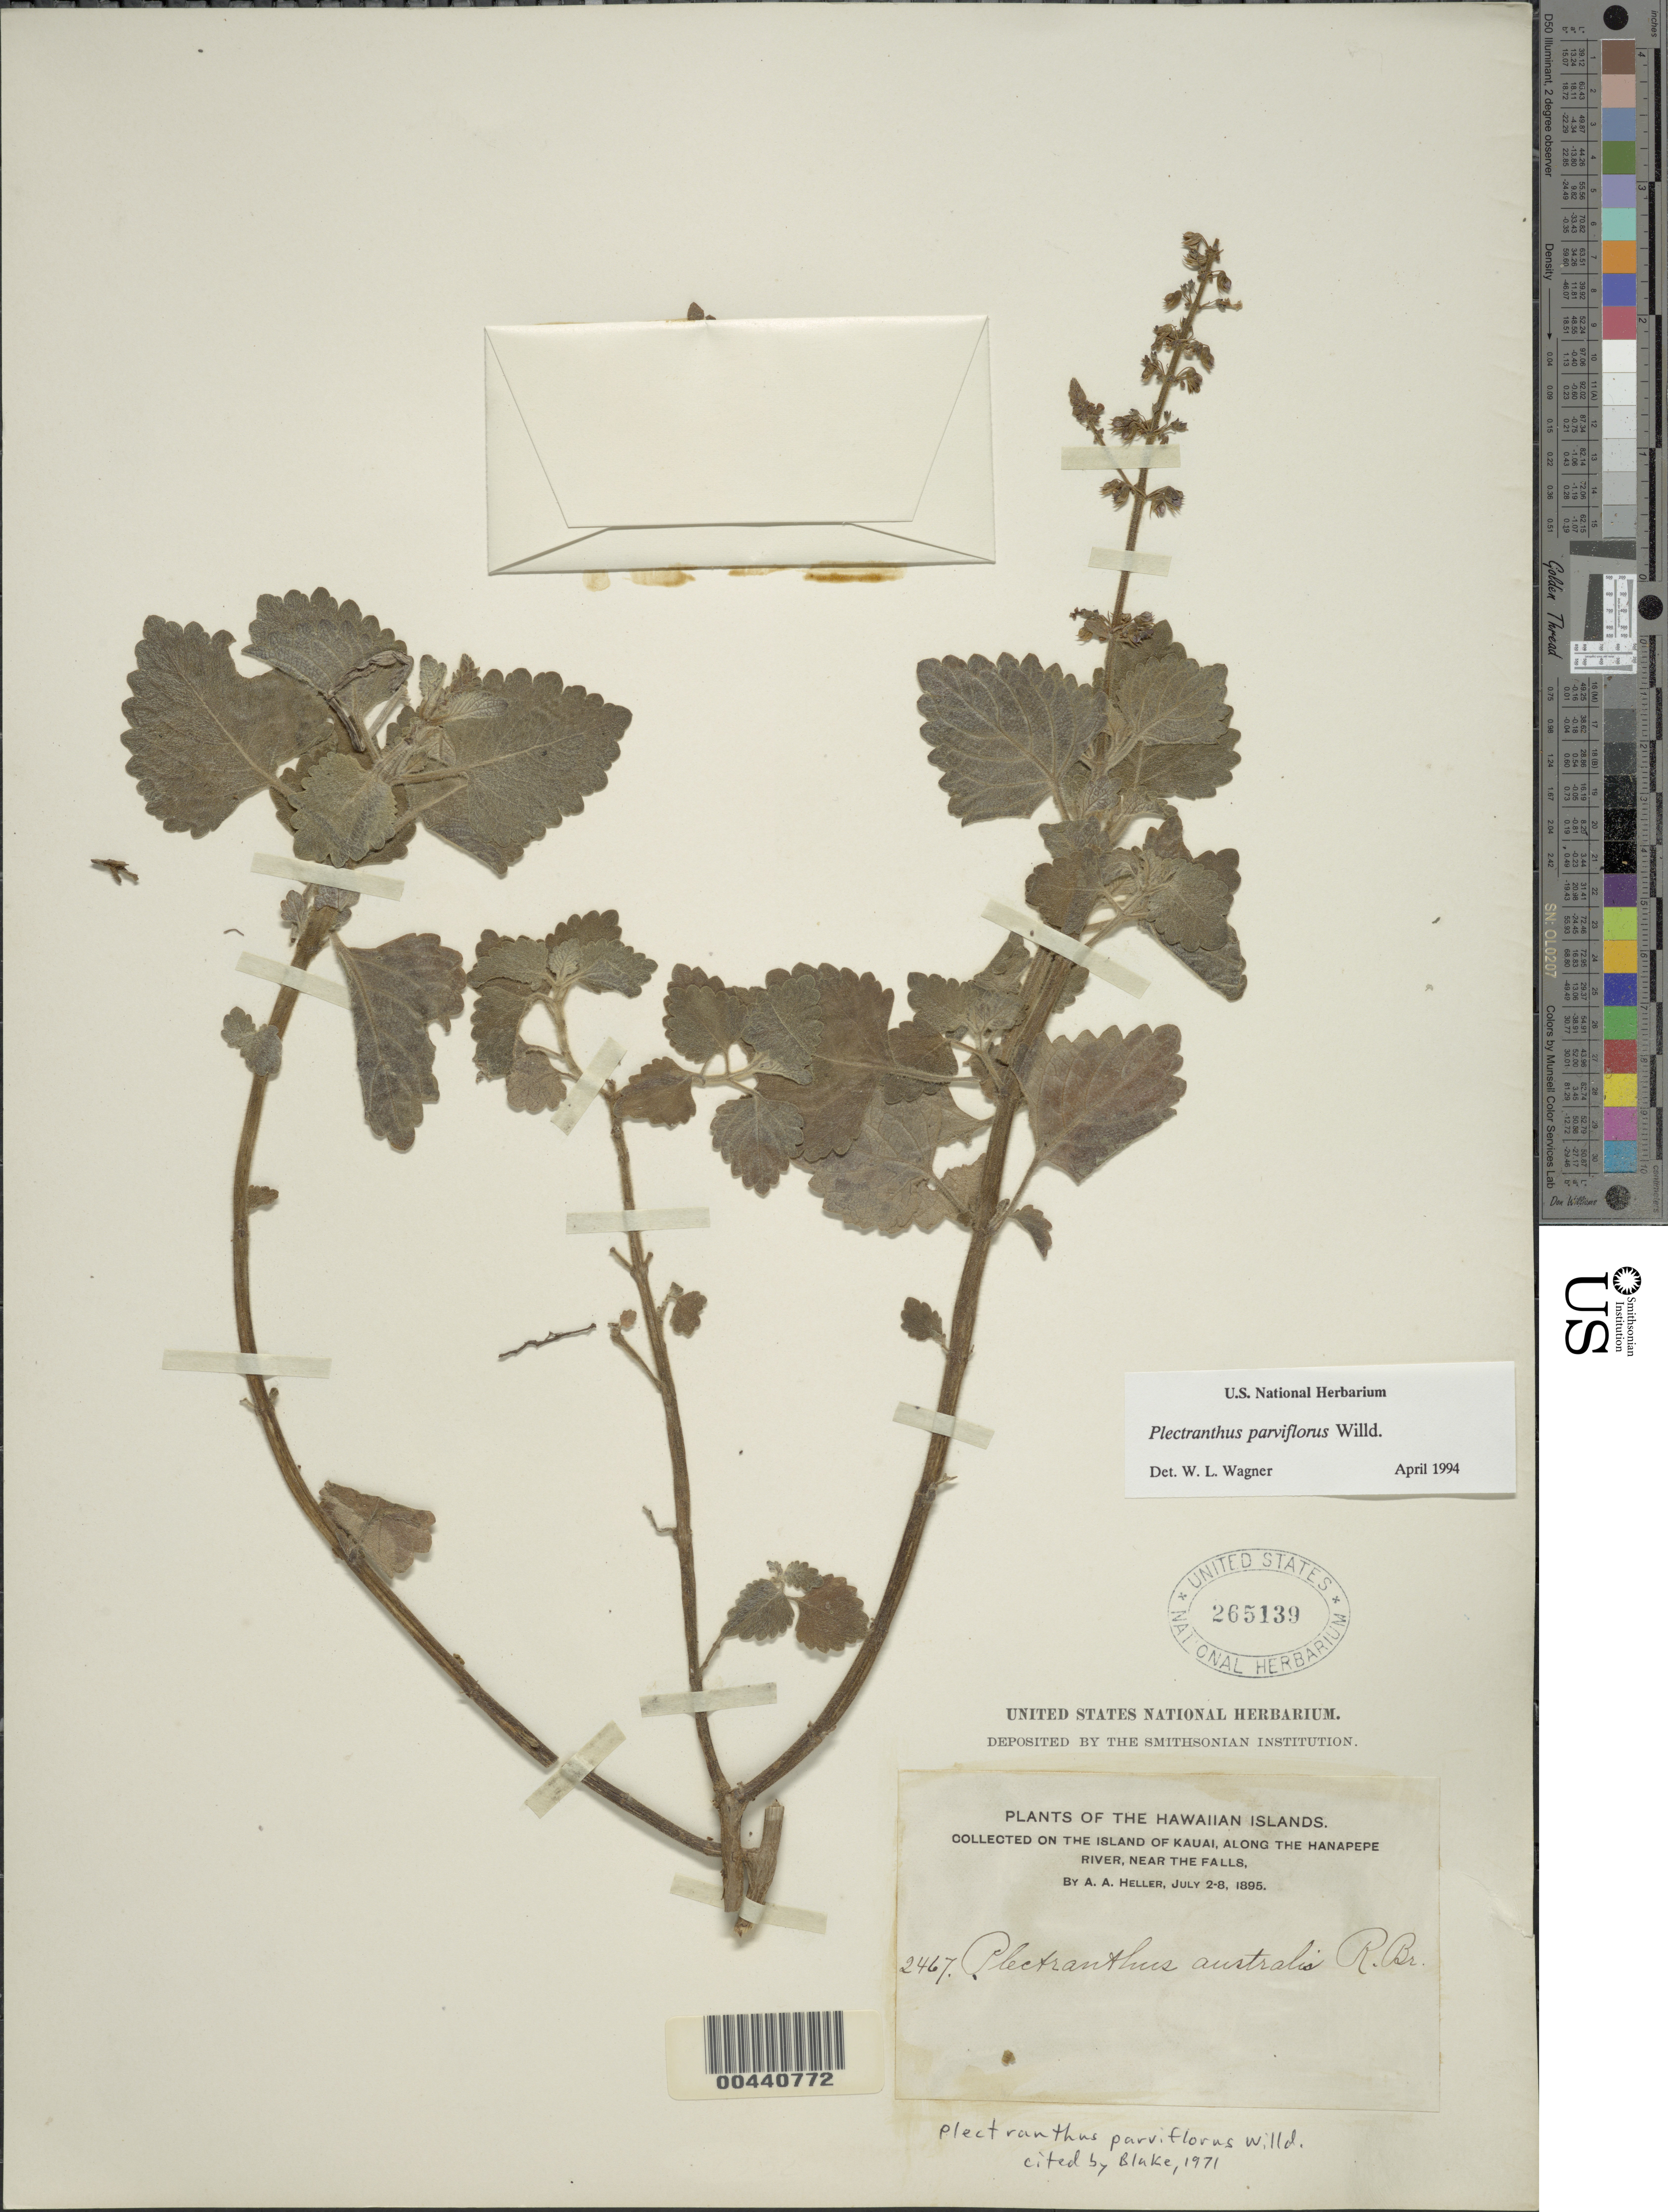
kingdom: Plantae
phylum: Tracheophyta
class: Magnoliopsida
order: Lamiales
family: Lamiaceae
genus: Coleus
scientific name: Coleus australis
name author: (Br.) A.J. Paton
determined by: Wagner, W. L., (BOT), Smithsonian Institution - National Museum of Natural History (UNITED STATES)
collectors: A. A. Heller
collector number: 2467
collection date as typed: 2 Jul 1895 to 8 Jul 1895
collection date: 1895-07-02/1895-07-08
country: United States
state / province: Hawaii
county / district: Kauai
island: Kaua'i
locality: Along the Hanapepe River, near the falls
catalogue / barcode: US 265139